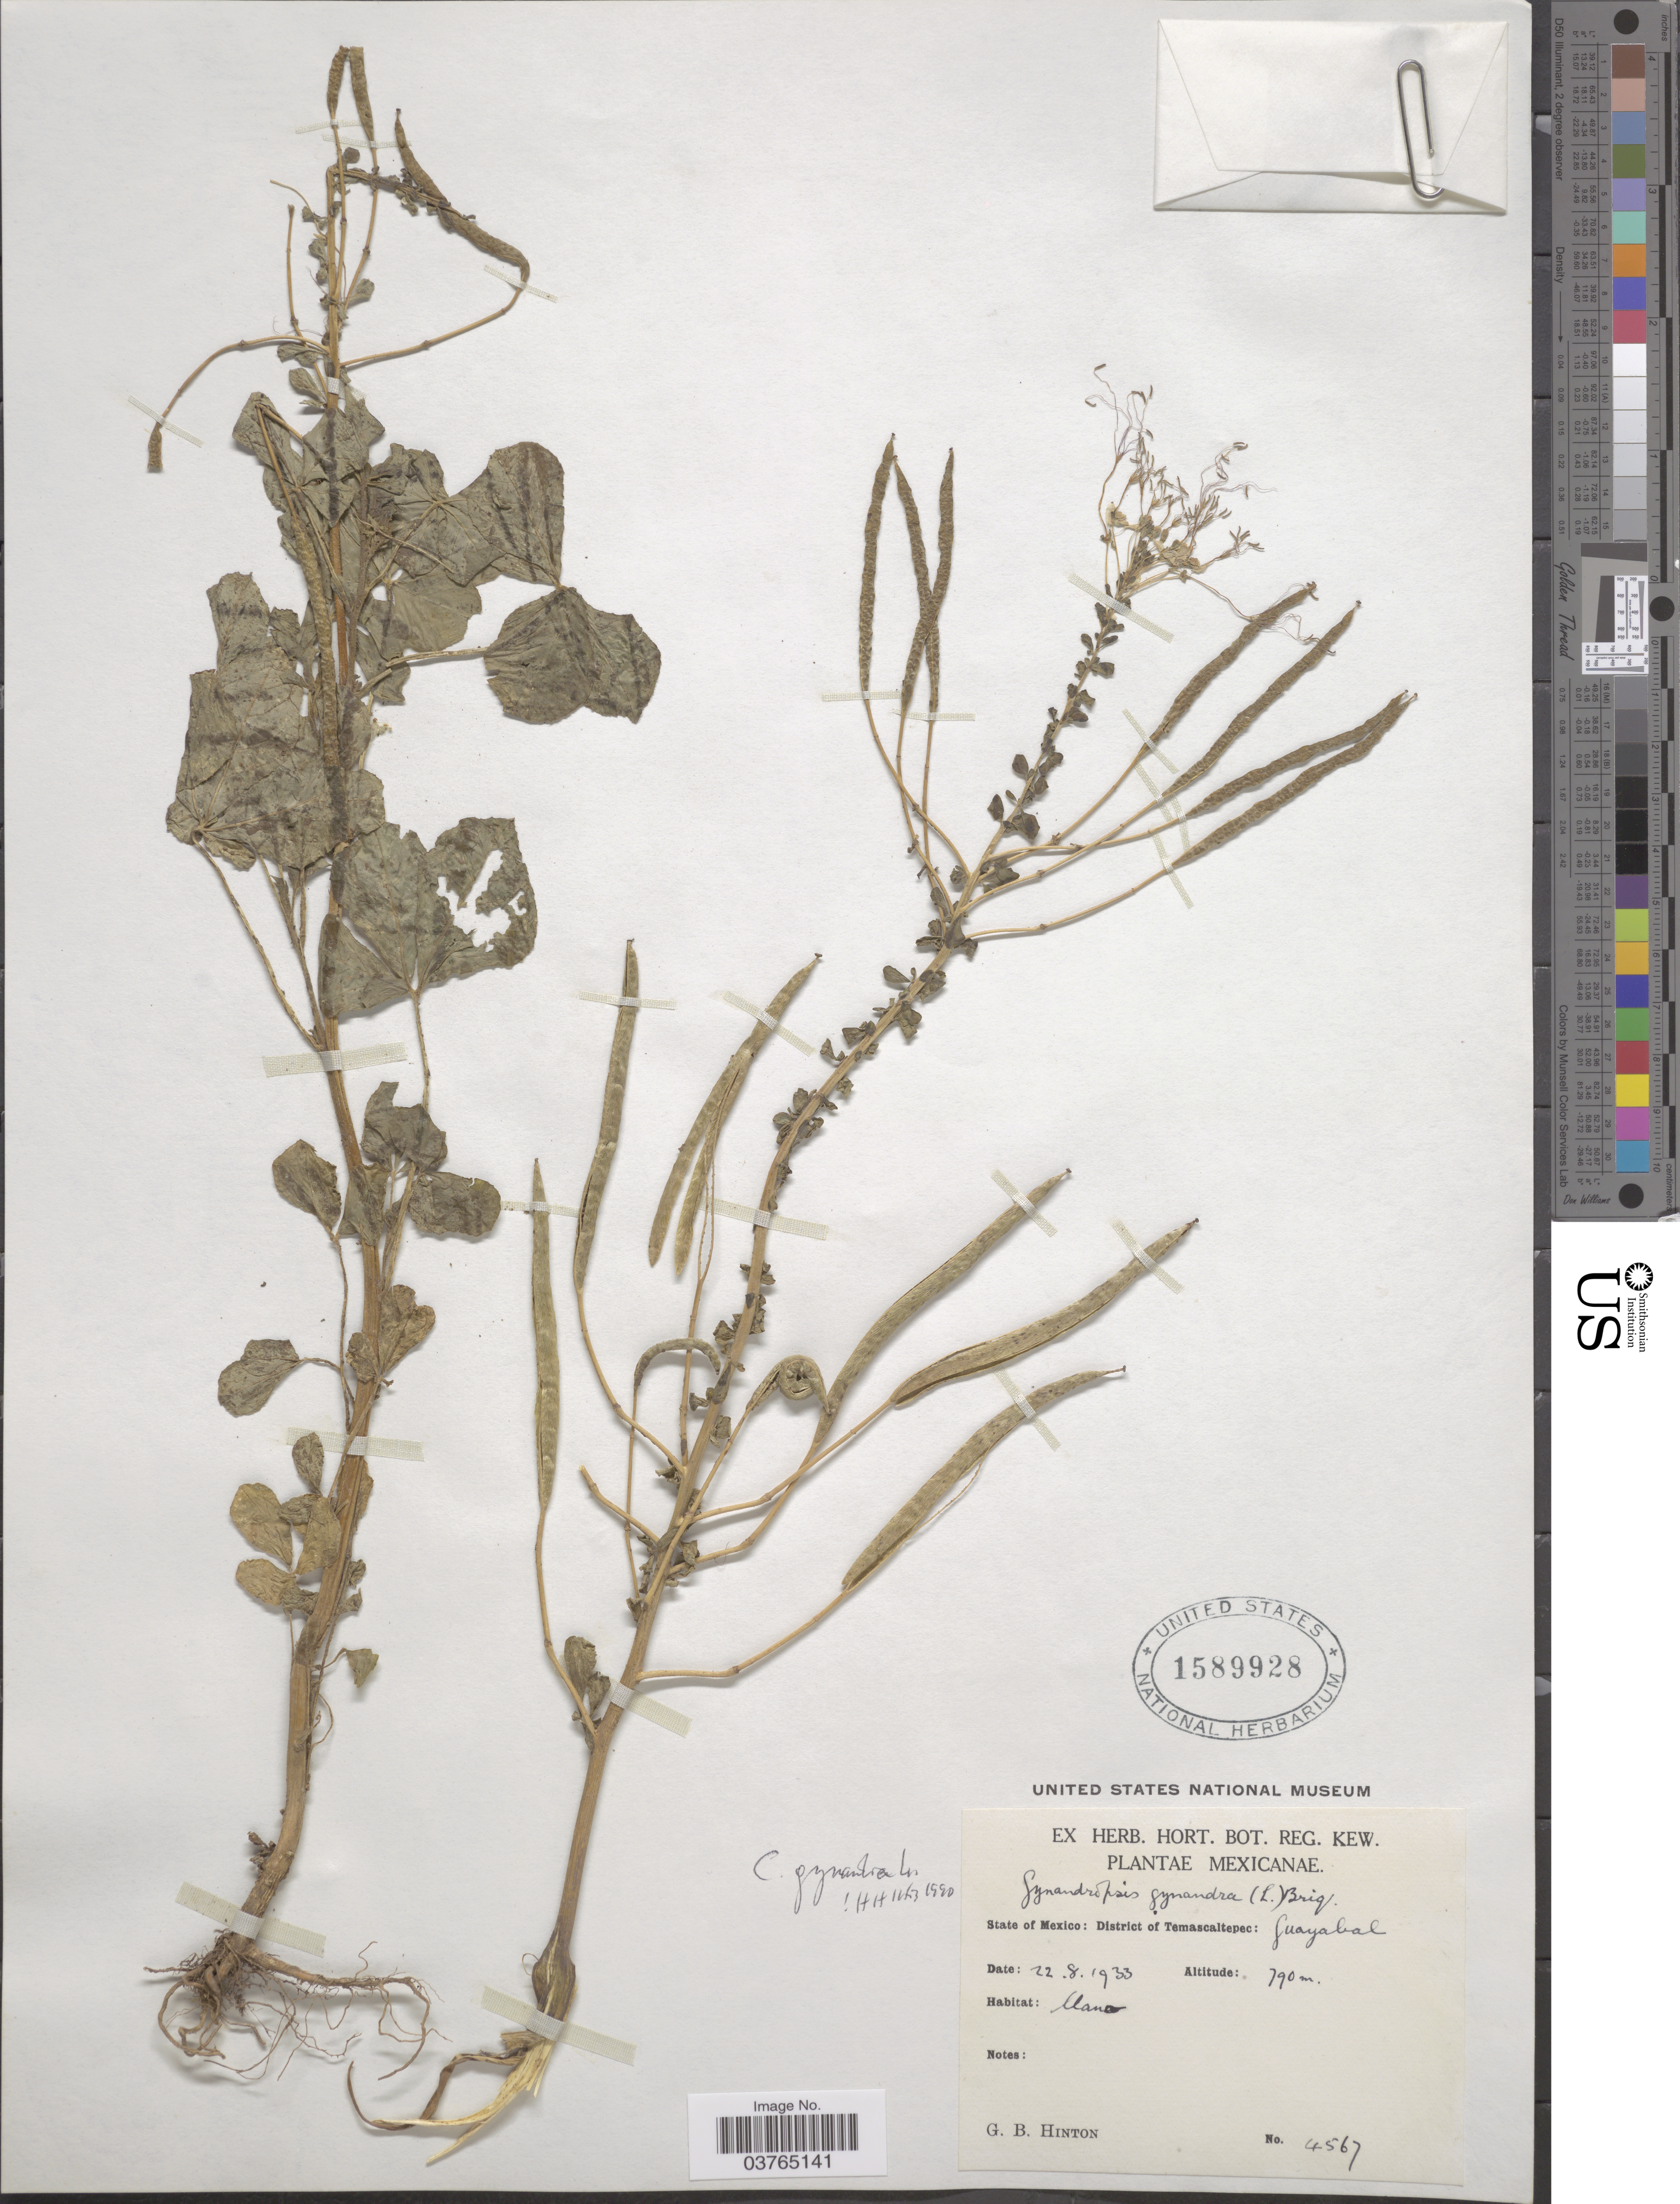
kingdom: Plantae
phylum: Tracheophyta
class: Magnoliopsida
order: Brassicales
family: Cleomaceae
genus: Gynandropsis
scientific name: Gynandropsis gynandra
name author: (L.) Briq.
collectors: G. B. Hinton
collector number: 4567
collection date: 1933-08-22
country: Mexico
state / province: México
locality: District of Temascaltepec: Guayabal.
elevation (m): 790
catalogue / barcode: US 1589928